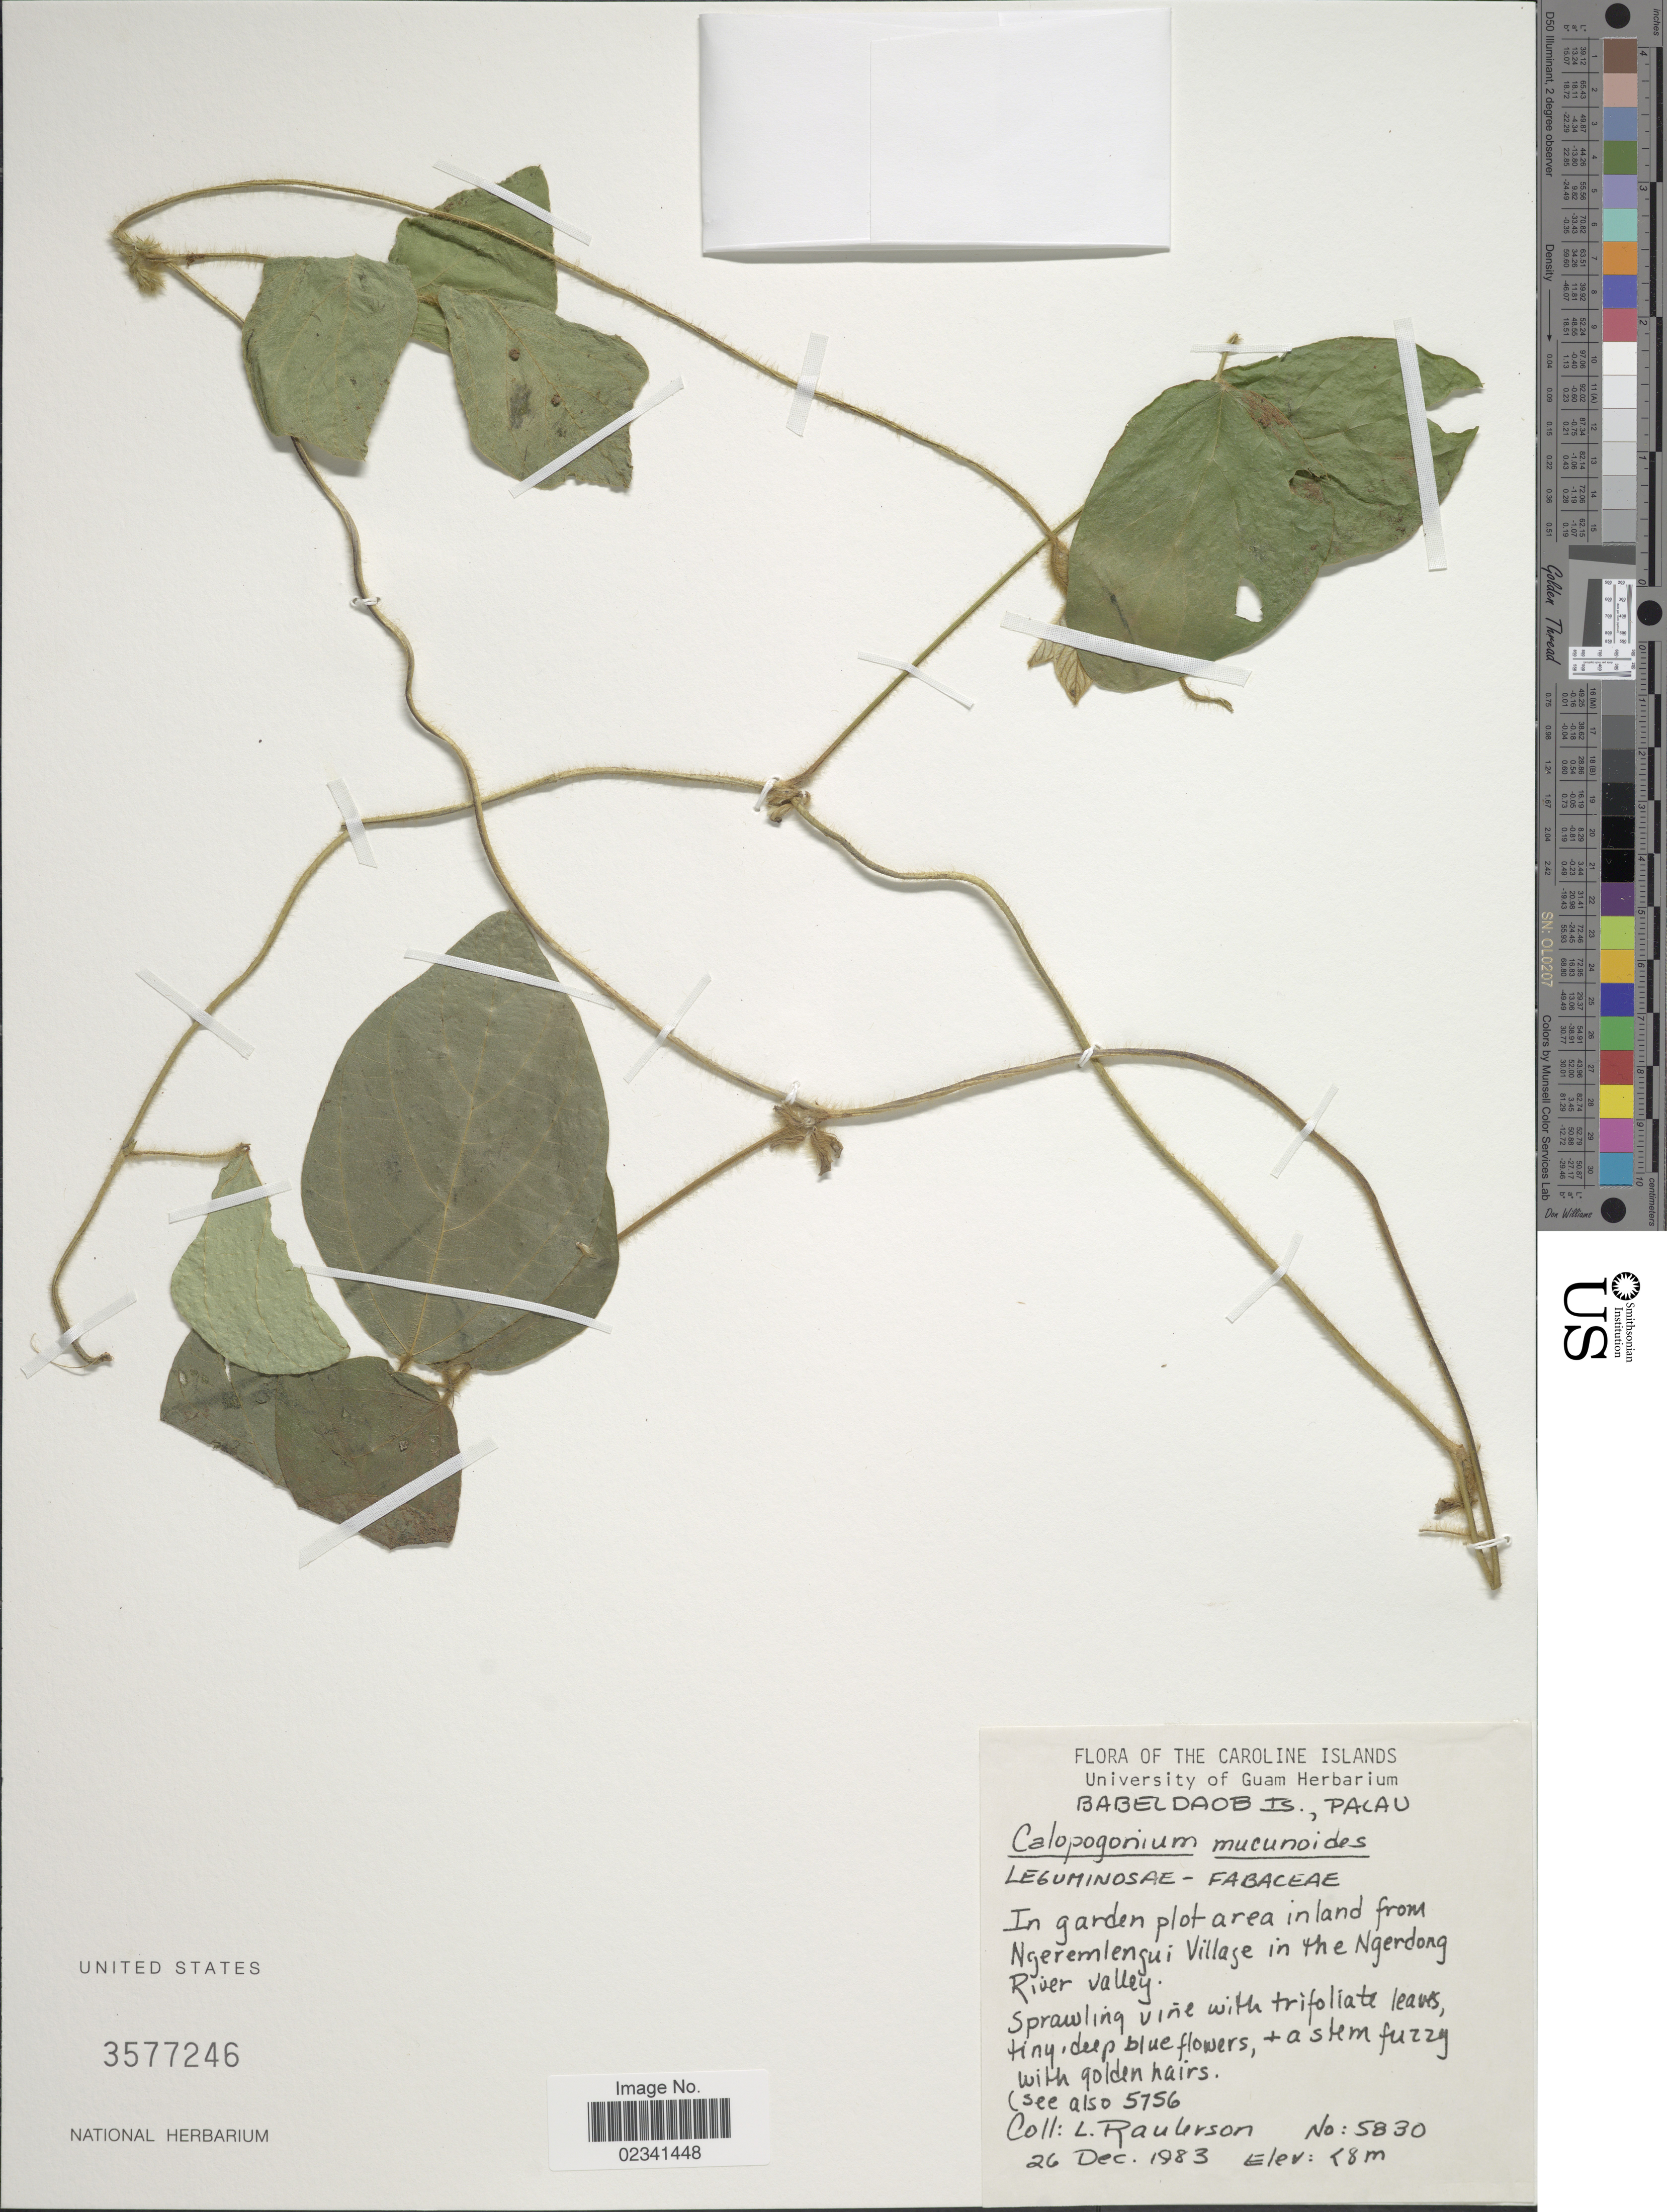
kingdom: Plantae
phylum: Tracheophyta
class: Magnoliopsida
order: Fabales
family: Fabaceae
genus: Calopogonium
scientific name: Calopogonium mucunoides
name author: Desv.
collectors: L. Raulerson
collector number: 5830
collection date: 1983-12-26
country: Palau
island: Babeldaob [Babelthuap]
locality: The Caroline Islands, Babeldaob Is., Palau, In garden plot area in land from Ngeremlengui Village in the Ngerdong River Valley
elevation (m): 8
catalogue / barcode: US 3577246